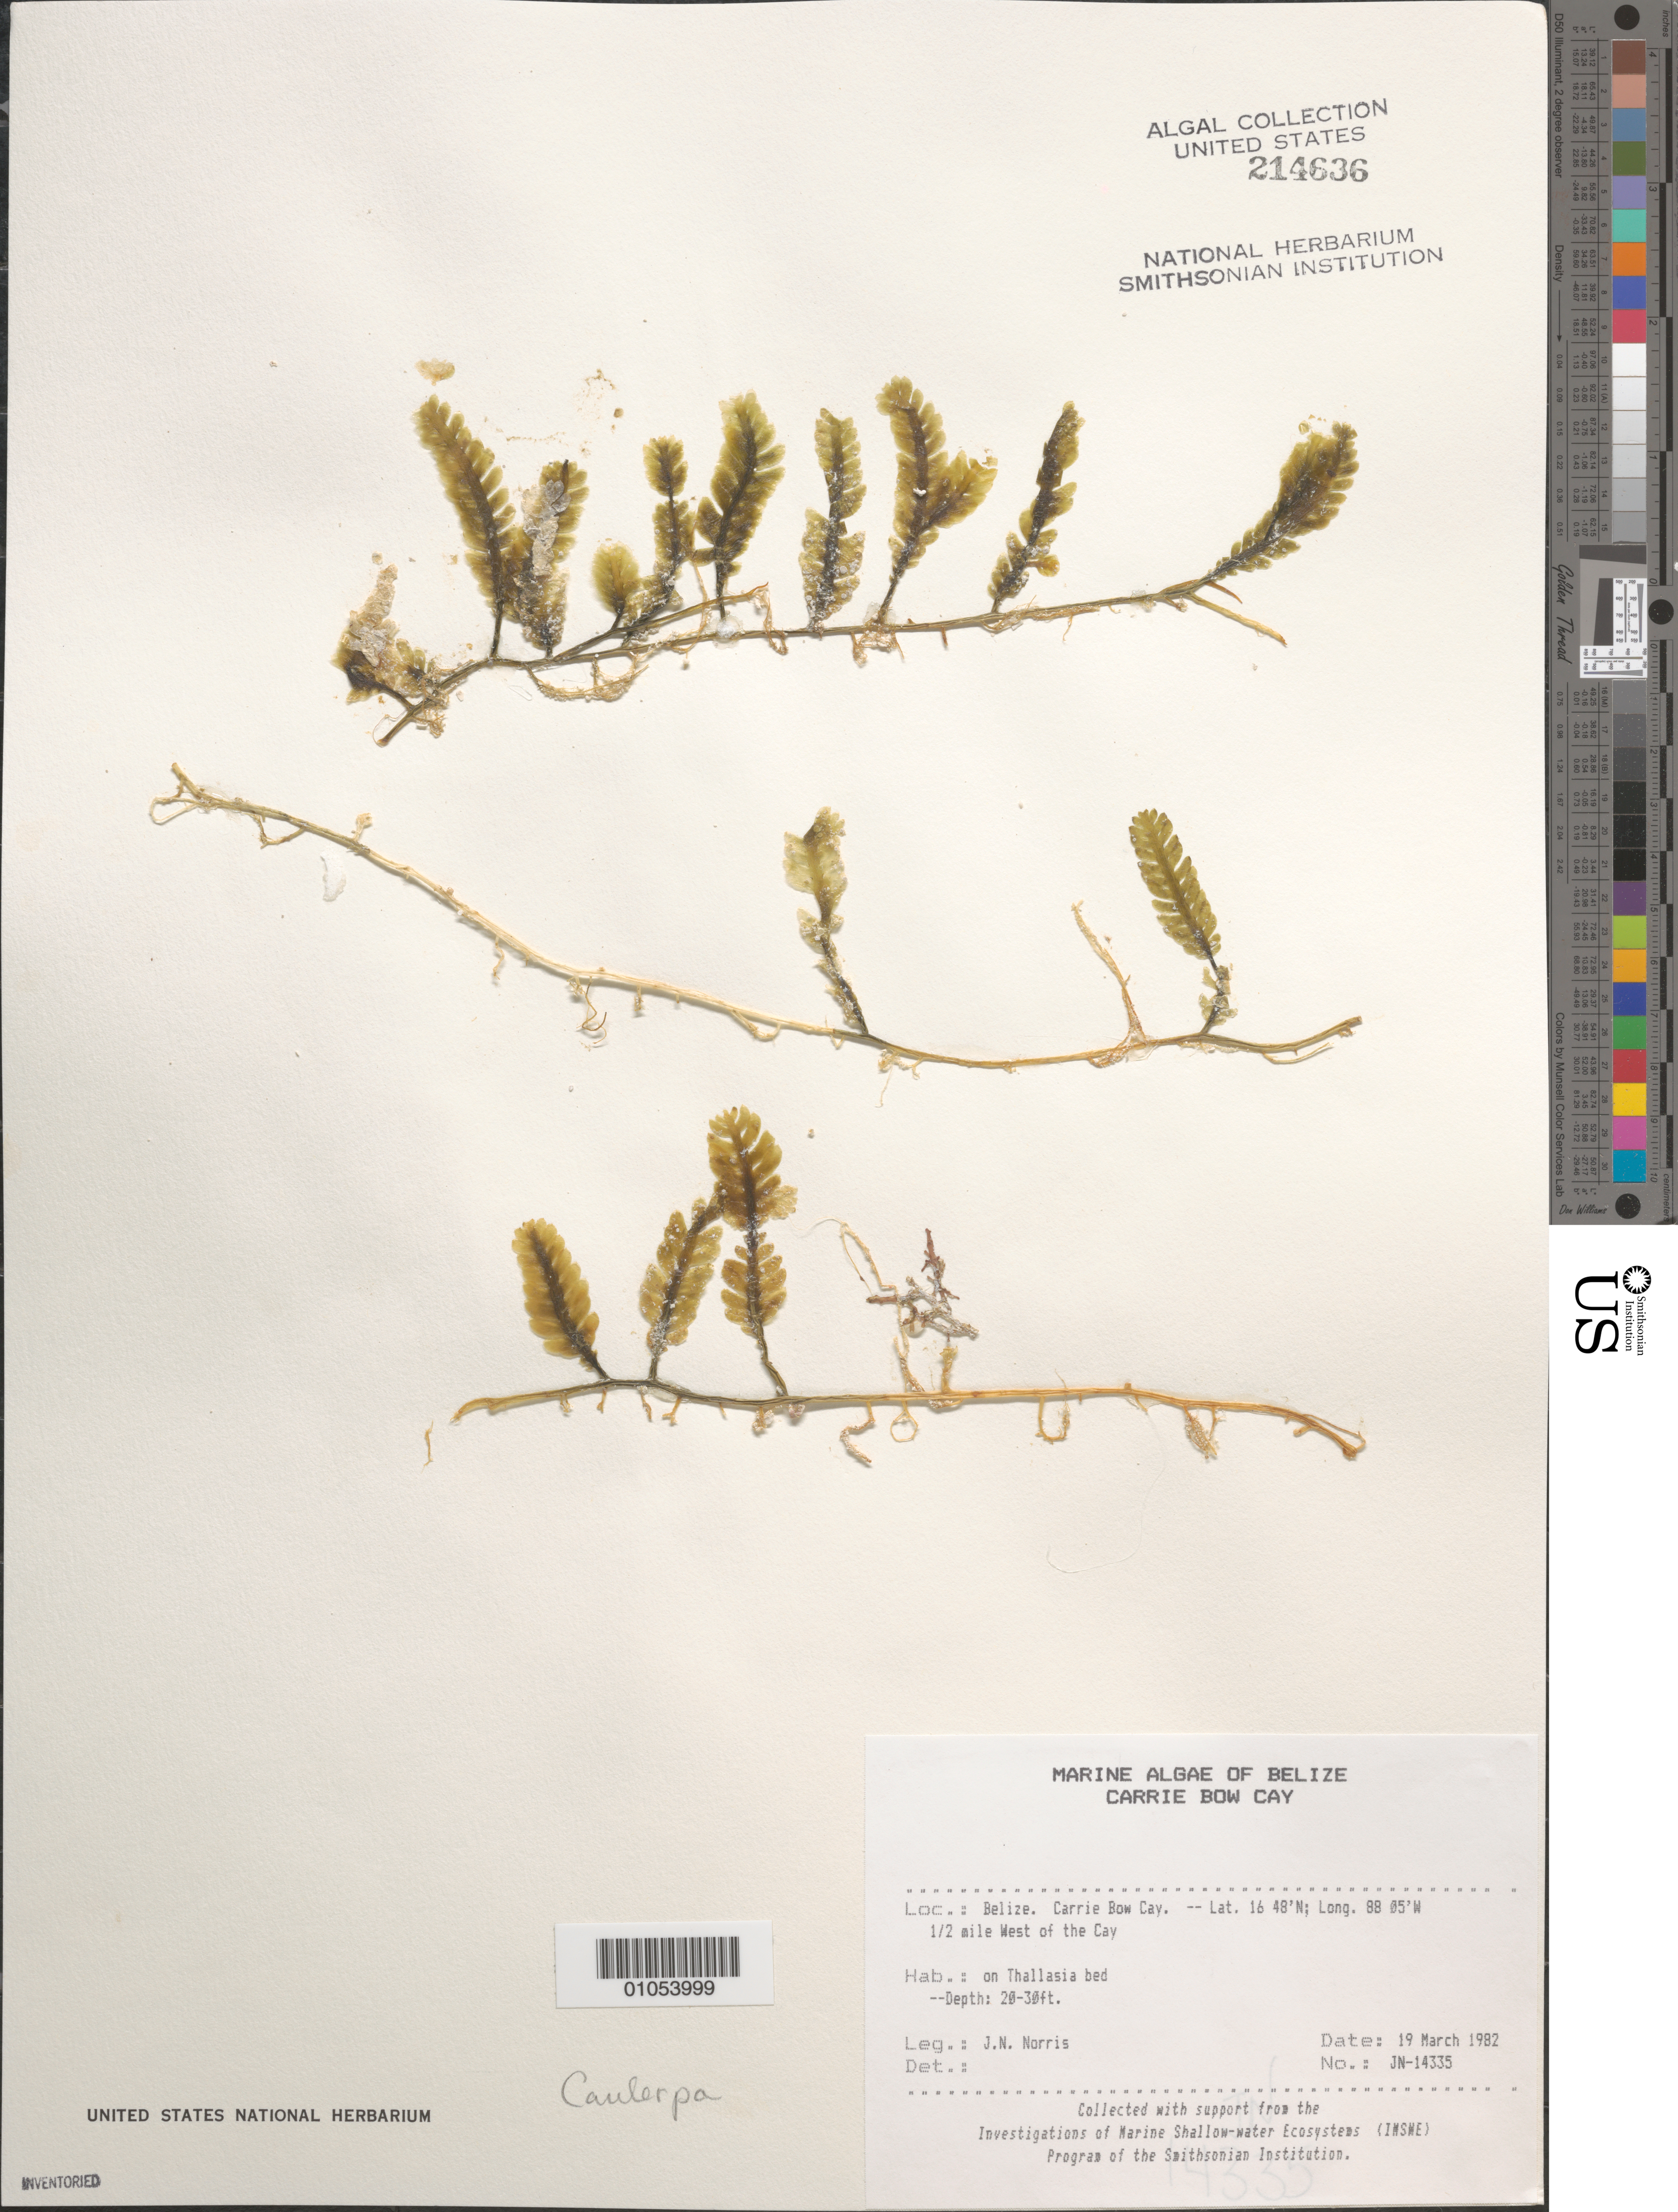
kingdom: Plantae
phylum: Chlorophyta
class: Ulvophyceae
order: Bryopsidales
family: Caulerpaceae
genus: Caulerpa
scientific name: Caulerpa sp.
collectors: J. N. Norris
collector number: JN-14335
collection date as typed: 19 Mar 1982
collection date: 1982-03-19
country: Belize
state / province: Stann Creek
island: Carrie Bow Cay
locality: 1/2 mile west of Carrie Bow Cay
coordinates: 16 48'N, 88 05'W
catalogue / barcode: US 214636